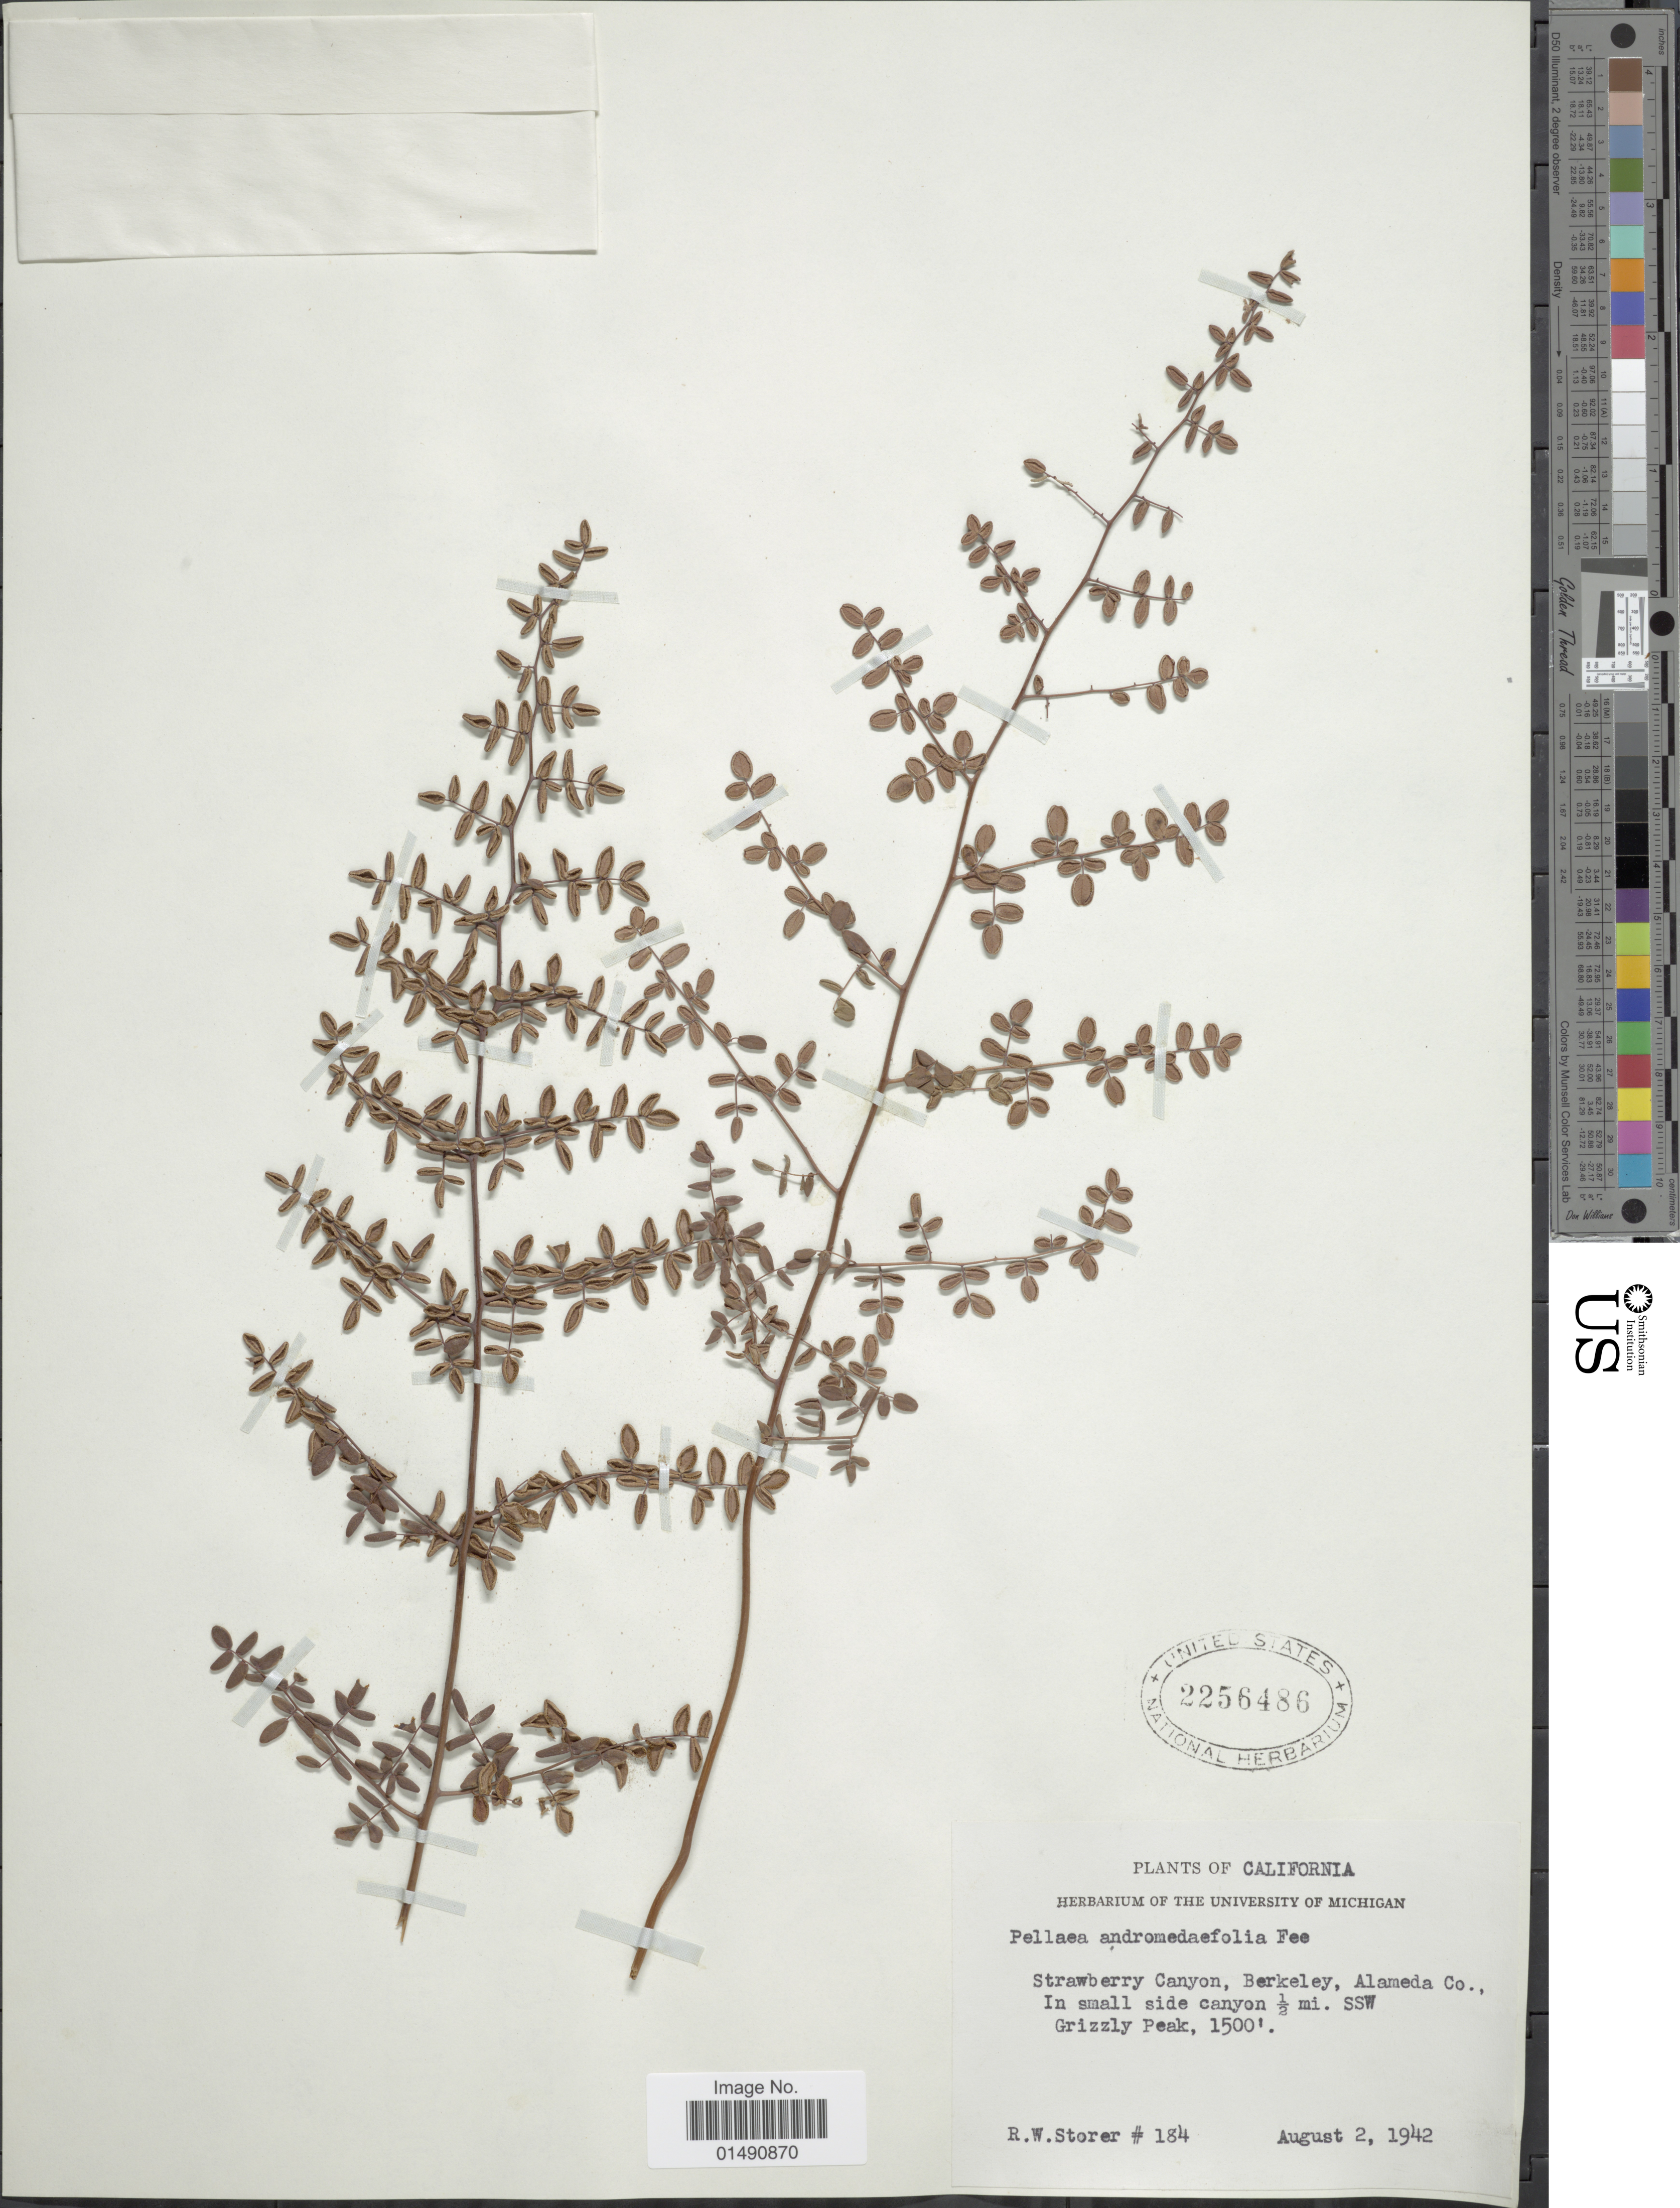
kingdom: Plantae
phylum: Tracheophyta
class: Polypodiopsida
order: Polypodiales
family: Pteridaceae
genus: Pellaea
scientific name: Pellaea andromedifolia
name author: (Kaulf.) Fée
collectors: R. Storer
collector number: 184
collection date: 1942-08-02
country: United States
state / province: California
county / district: Alameda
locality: Strawberry Canyon, Berkeley, Alameda Co., In small side Canyon 1/2 mi. SSW, Grizzly Peak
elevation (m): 457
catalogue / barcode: US 2256486